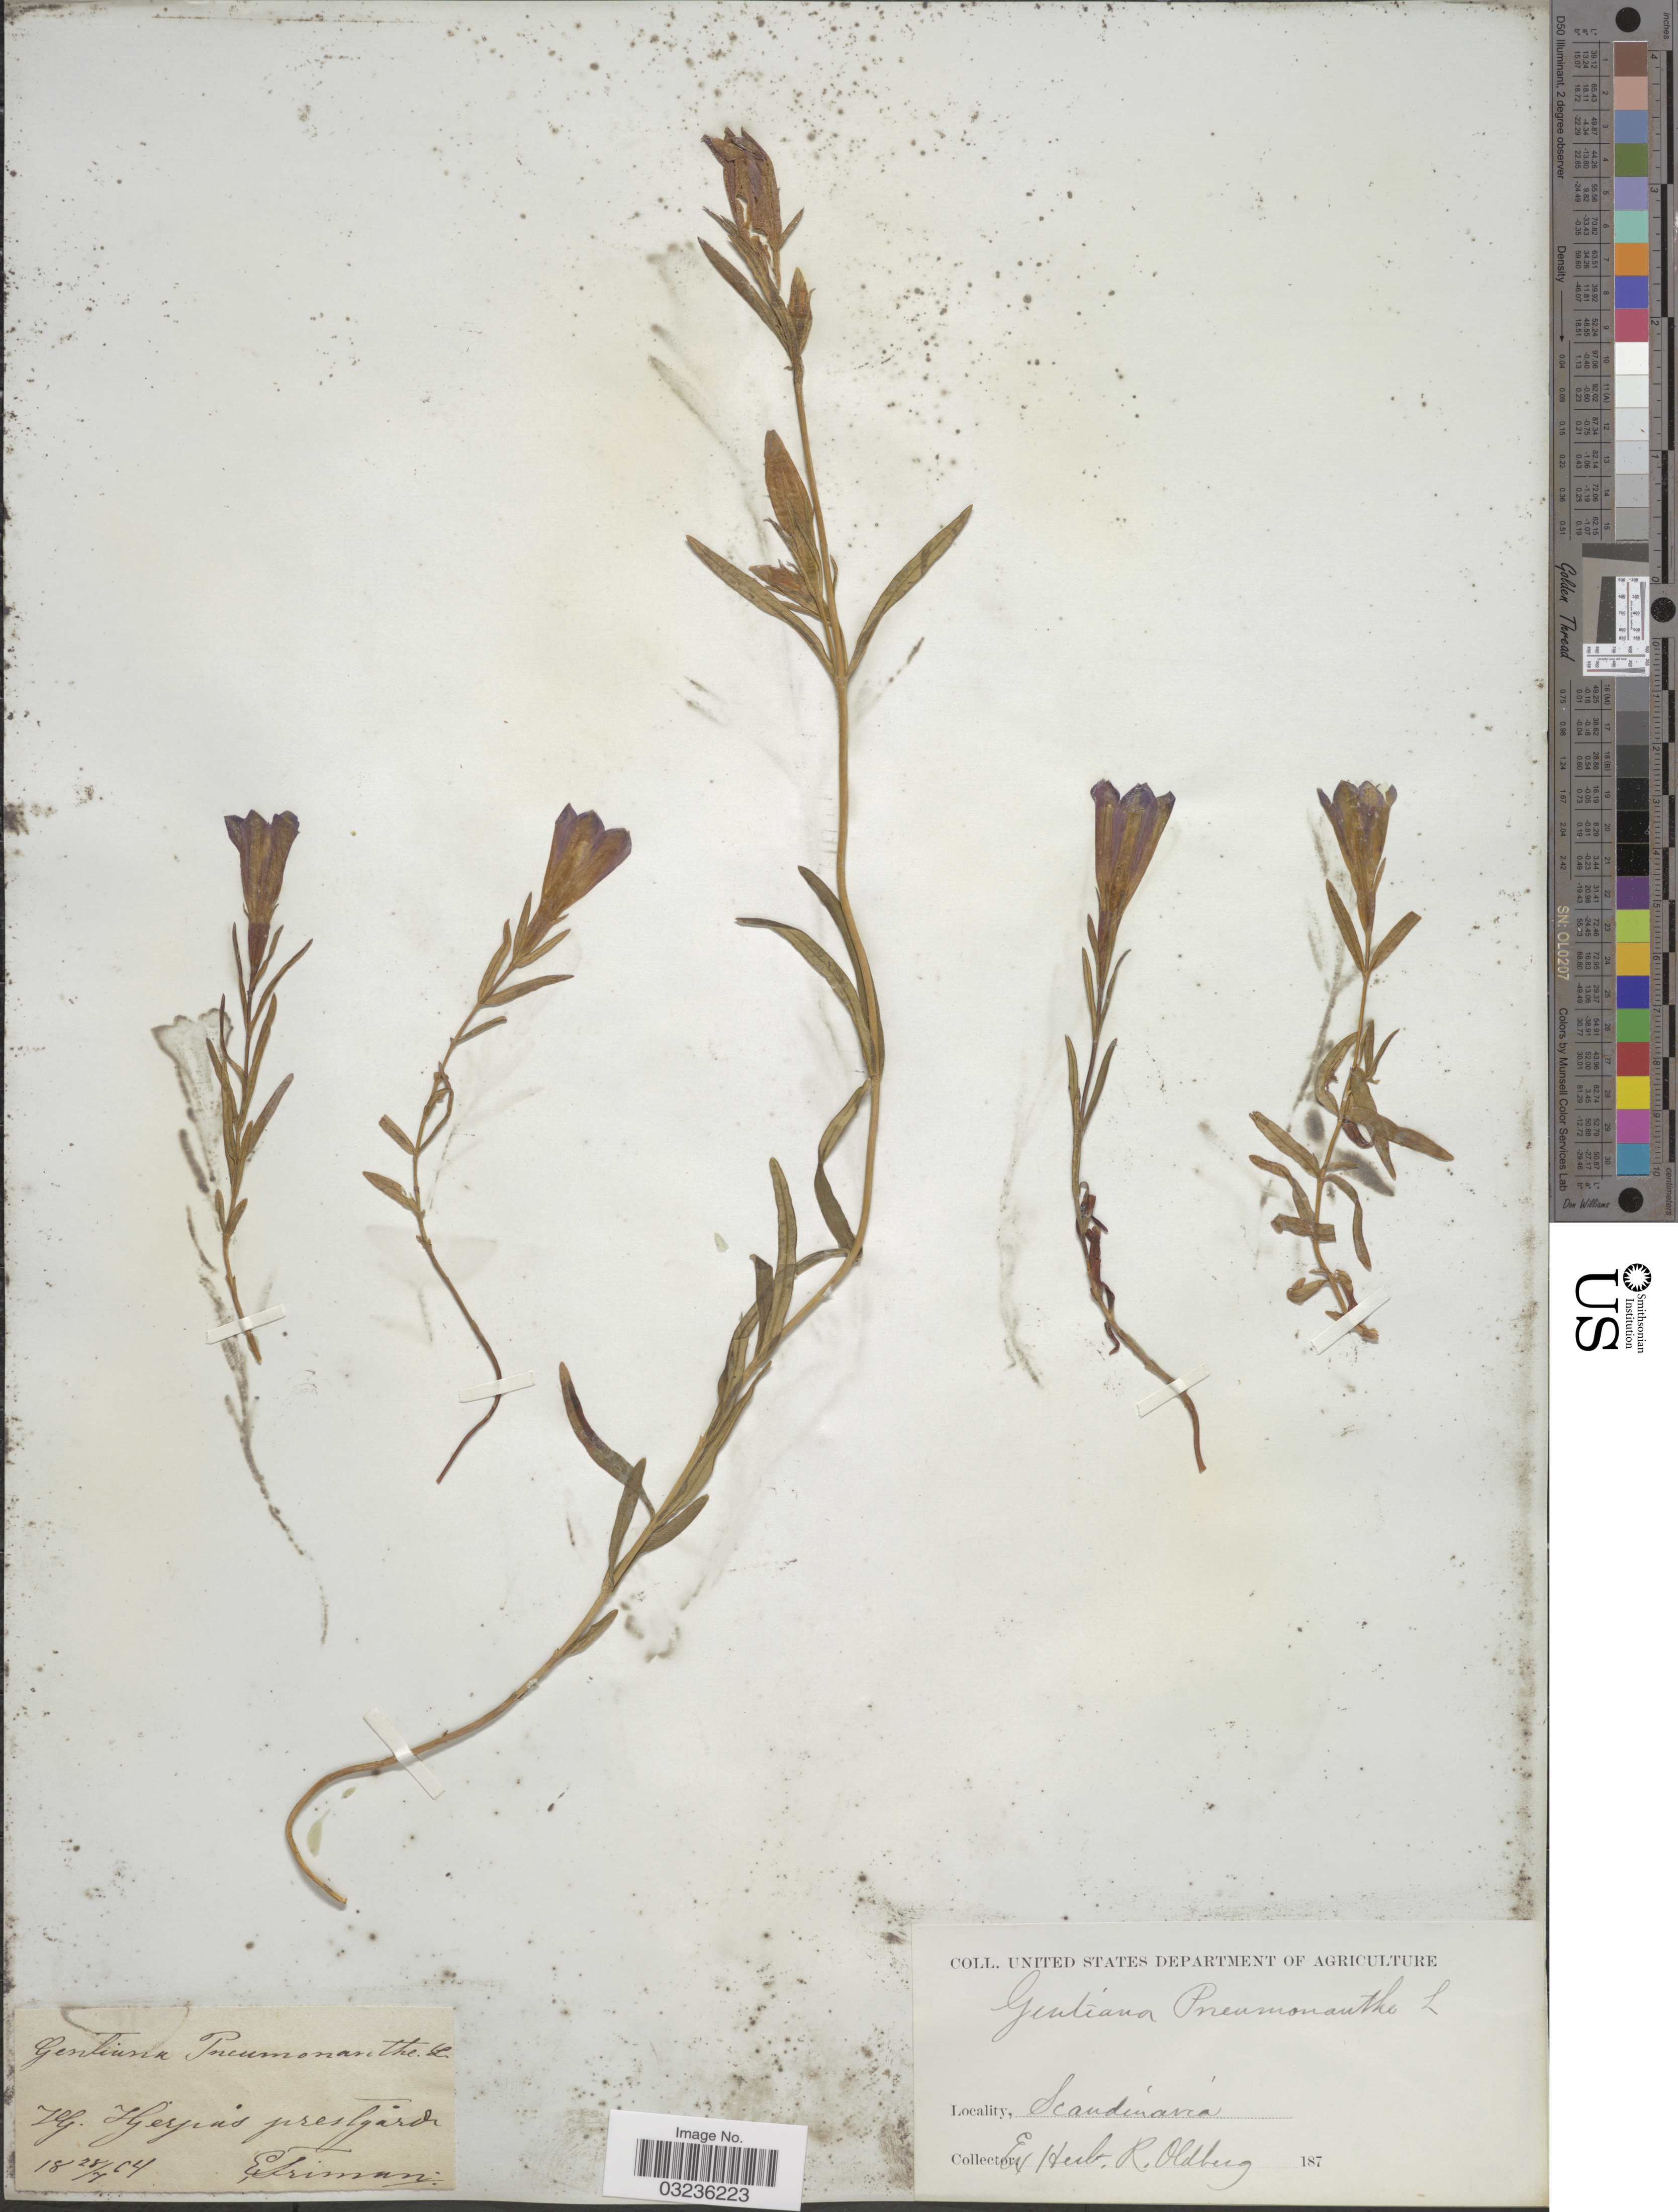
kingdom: Plantae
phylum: Tracheophyta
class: Magnoliopsida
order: Gentianales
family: Gentianaceae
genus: Gentiana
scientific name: Gentiana pneumonanthe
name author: L.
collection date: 1864-07-28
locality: Scandinavia, Hj. [interpreted] Hjerpn's [interpreted] prestgard.